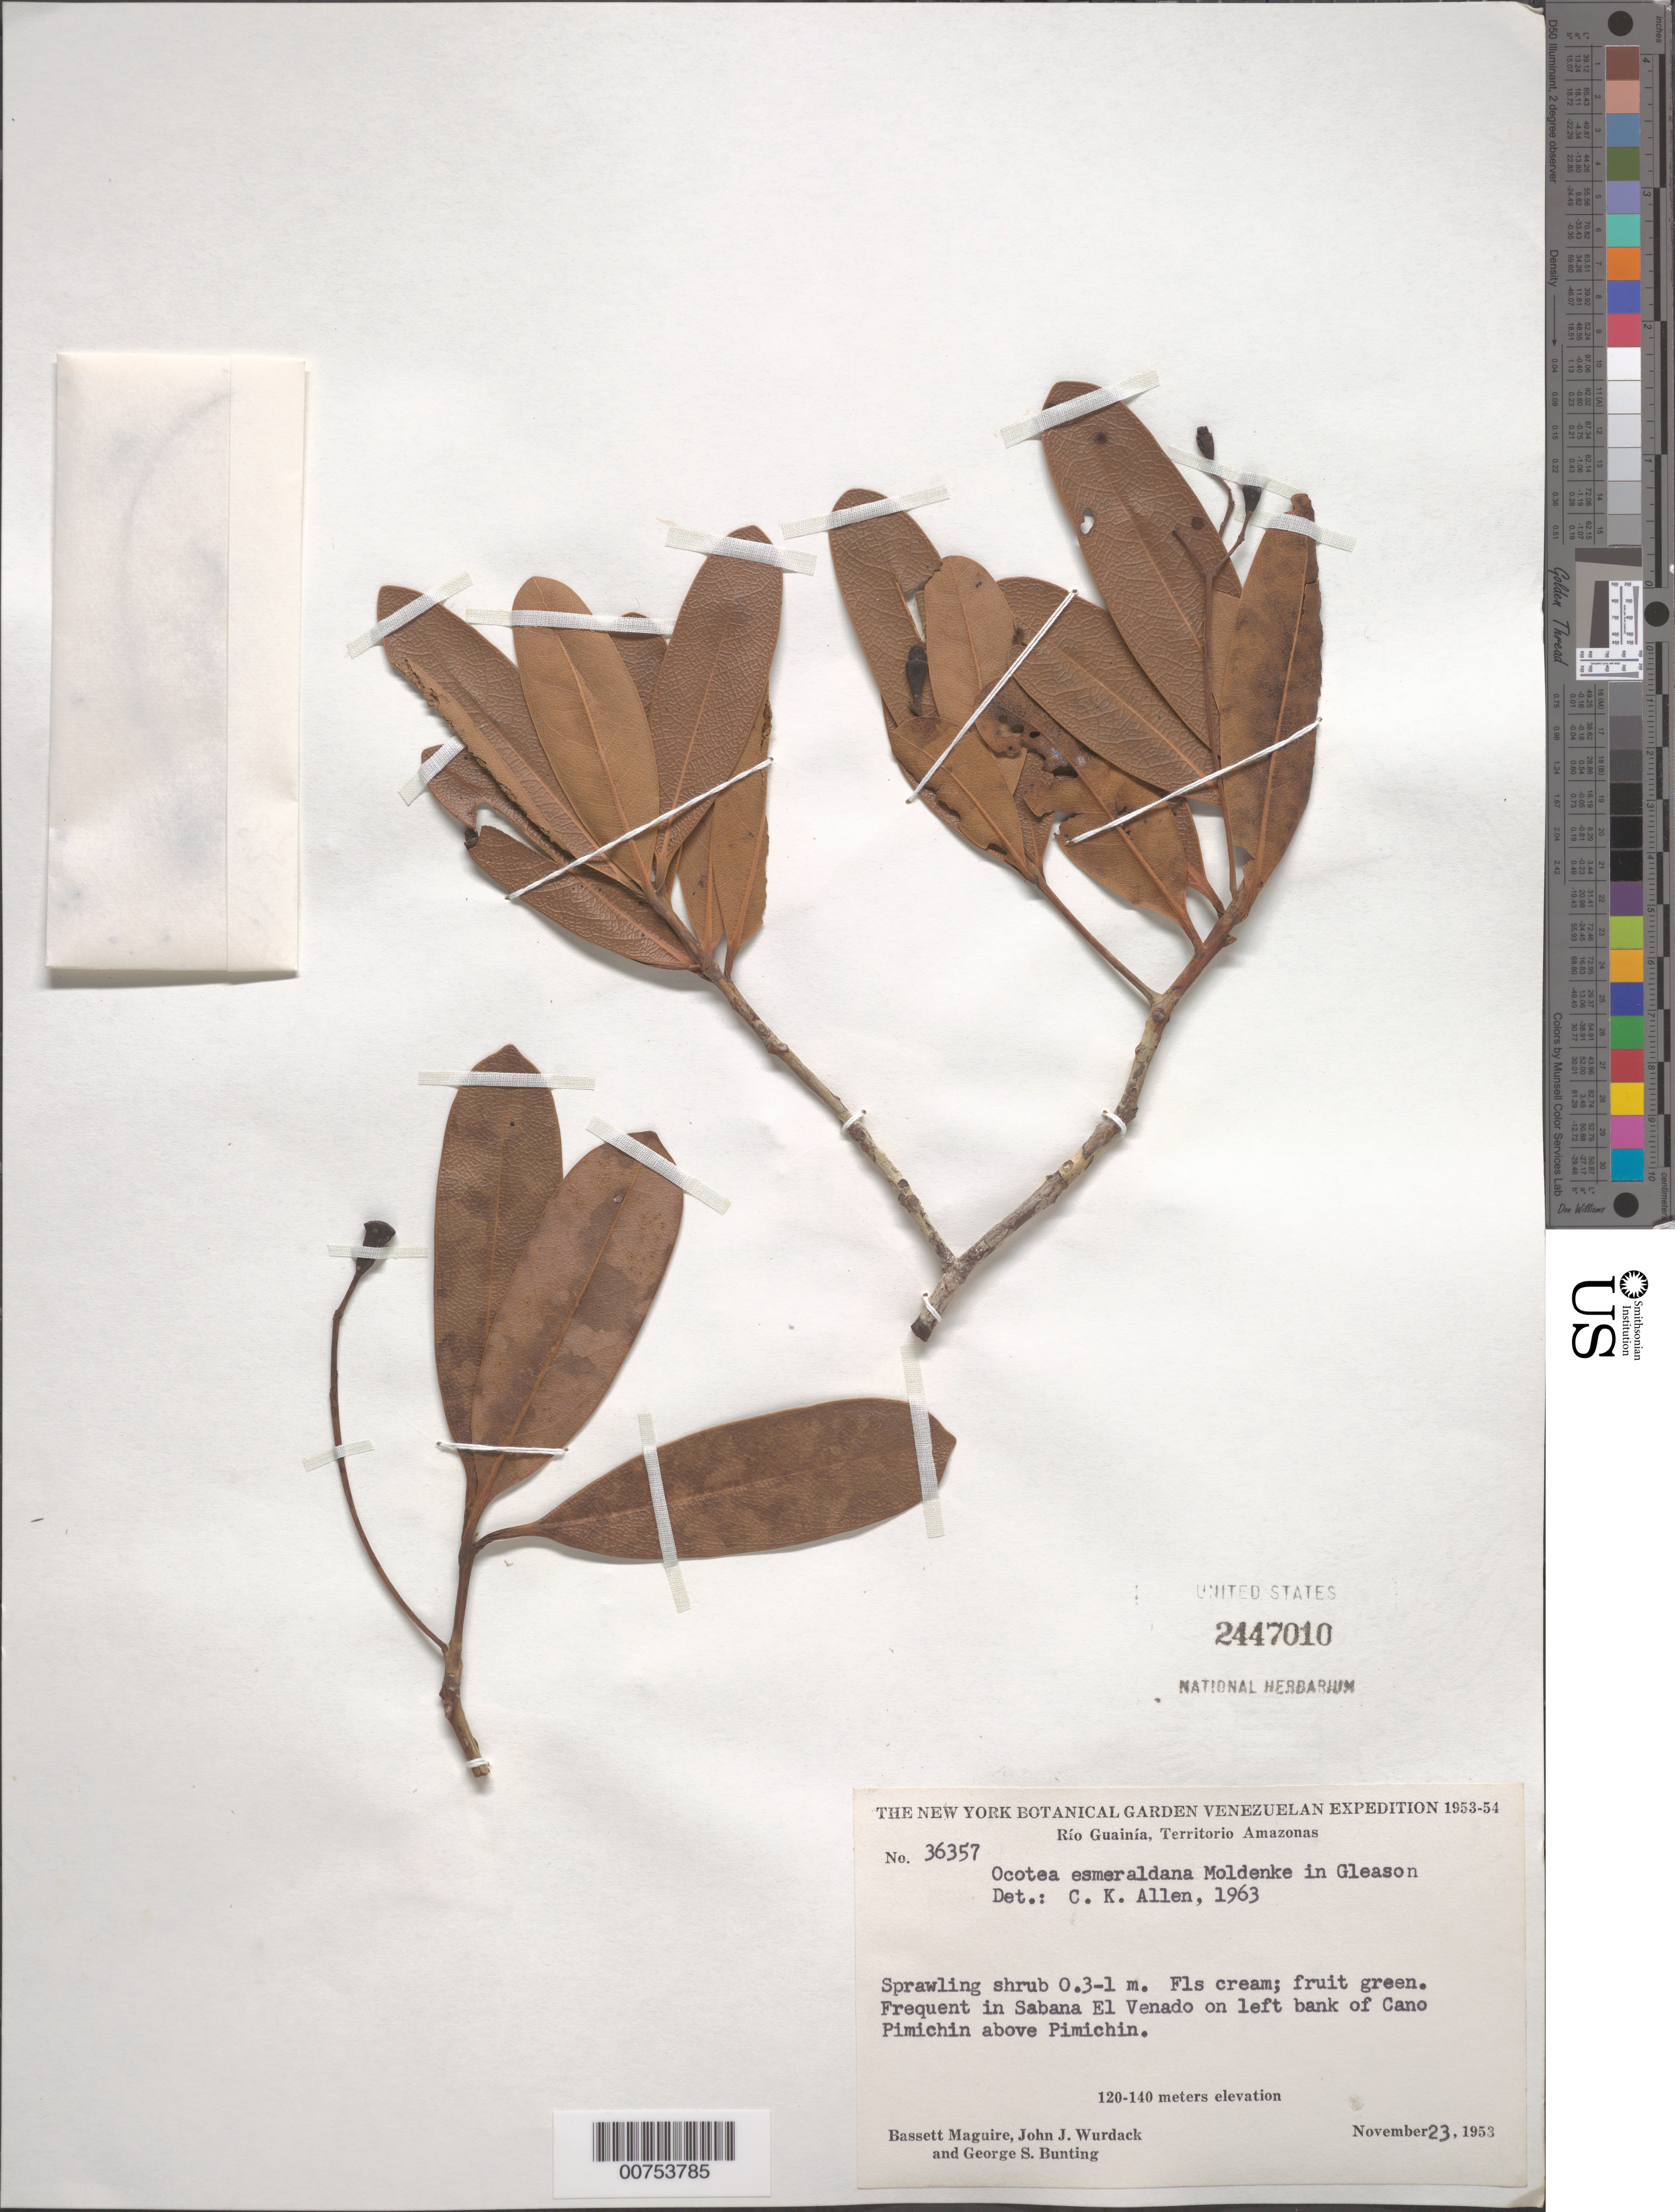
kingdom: Plantae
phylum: Tracheophyta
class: Magnoliopsida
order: Laurales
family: Lauraceae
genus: Ocotea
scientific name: Ocotea esmeraldana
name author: Moldenke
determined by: Allen, C. K.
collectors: B. Maguire, J. J. Wurdack & G. S. Bunting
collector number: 36357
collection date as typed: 23-Nov-53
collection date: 1953-11-23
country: Venezuela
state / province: Amazonas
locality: Río Guainía, Sabana El Venado, left bank of Caño Pimichin, above Pimichin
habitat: Savanna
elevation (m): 120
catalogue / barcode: US 2447010